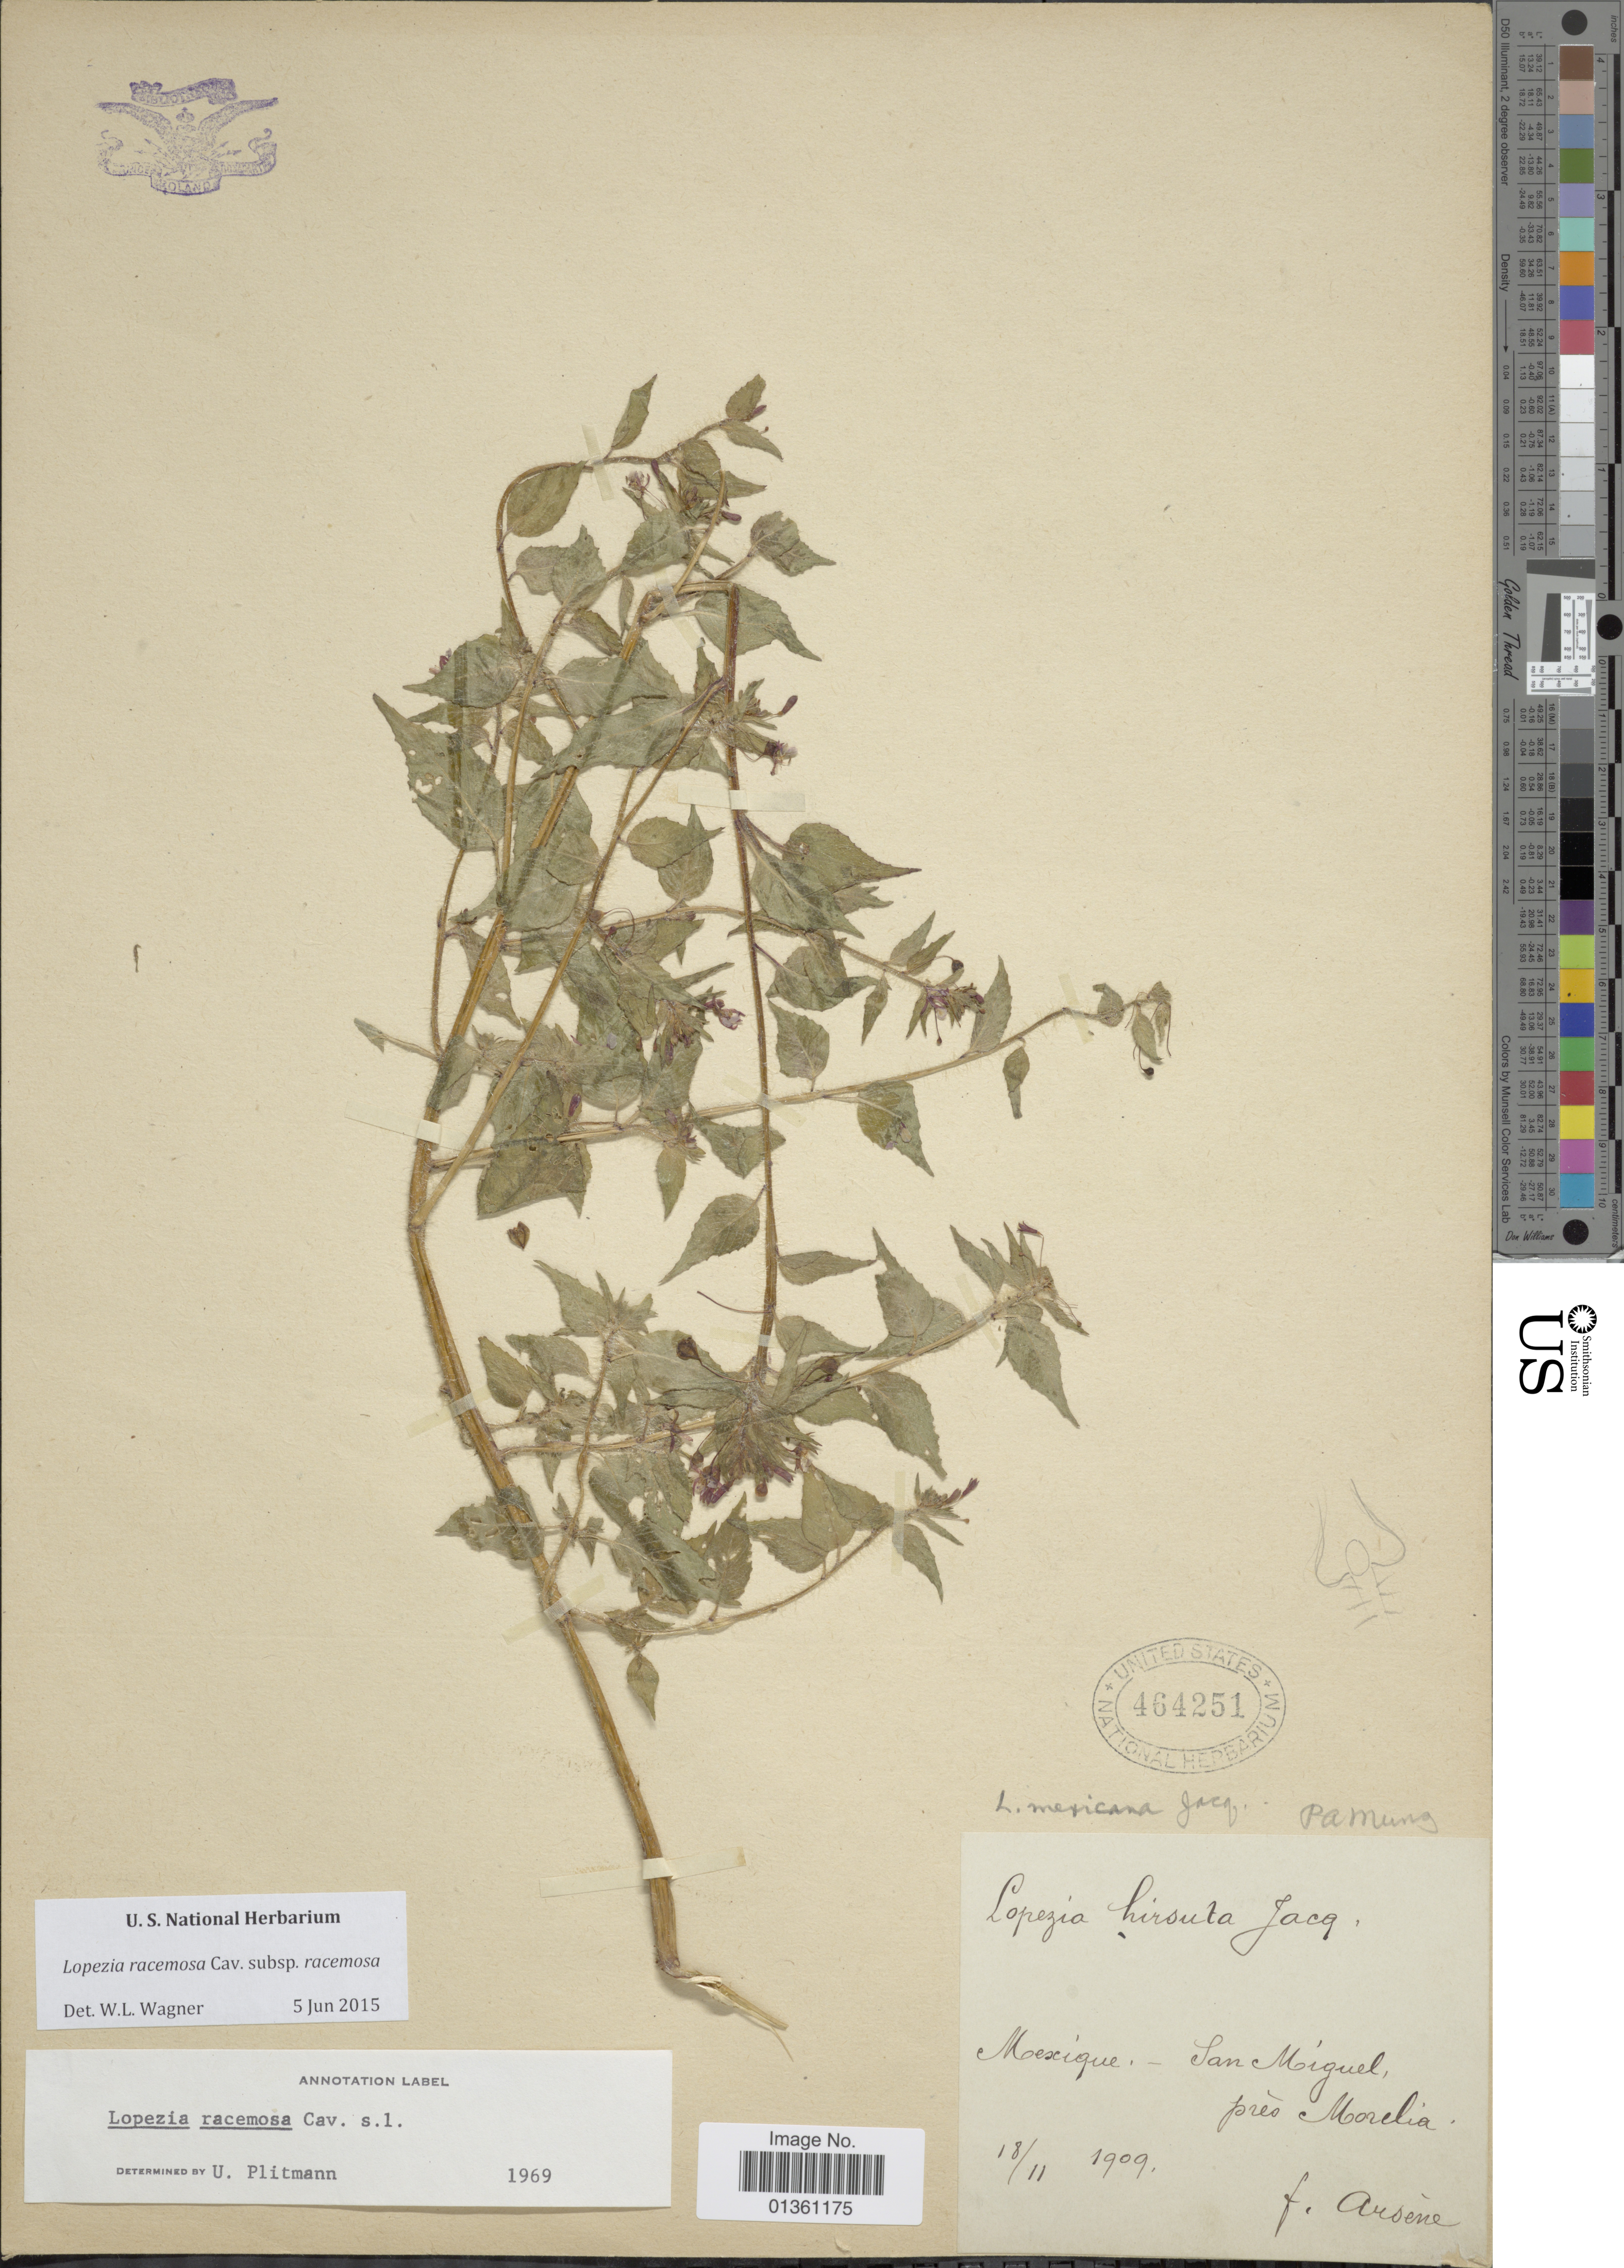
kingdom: Plantae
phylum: Tracheophyta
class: Magnoliopsida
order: Myrtales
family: Onagraceae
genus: Lopezia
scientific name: Lopezia racemosa subsp. racemosa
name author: Cav.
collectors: F. Arsène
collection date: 1909-11-18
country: Mexico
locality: San Miguel, près Morelia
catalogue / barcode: US 464251